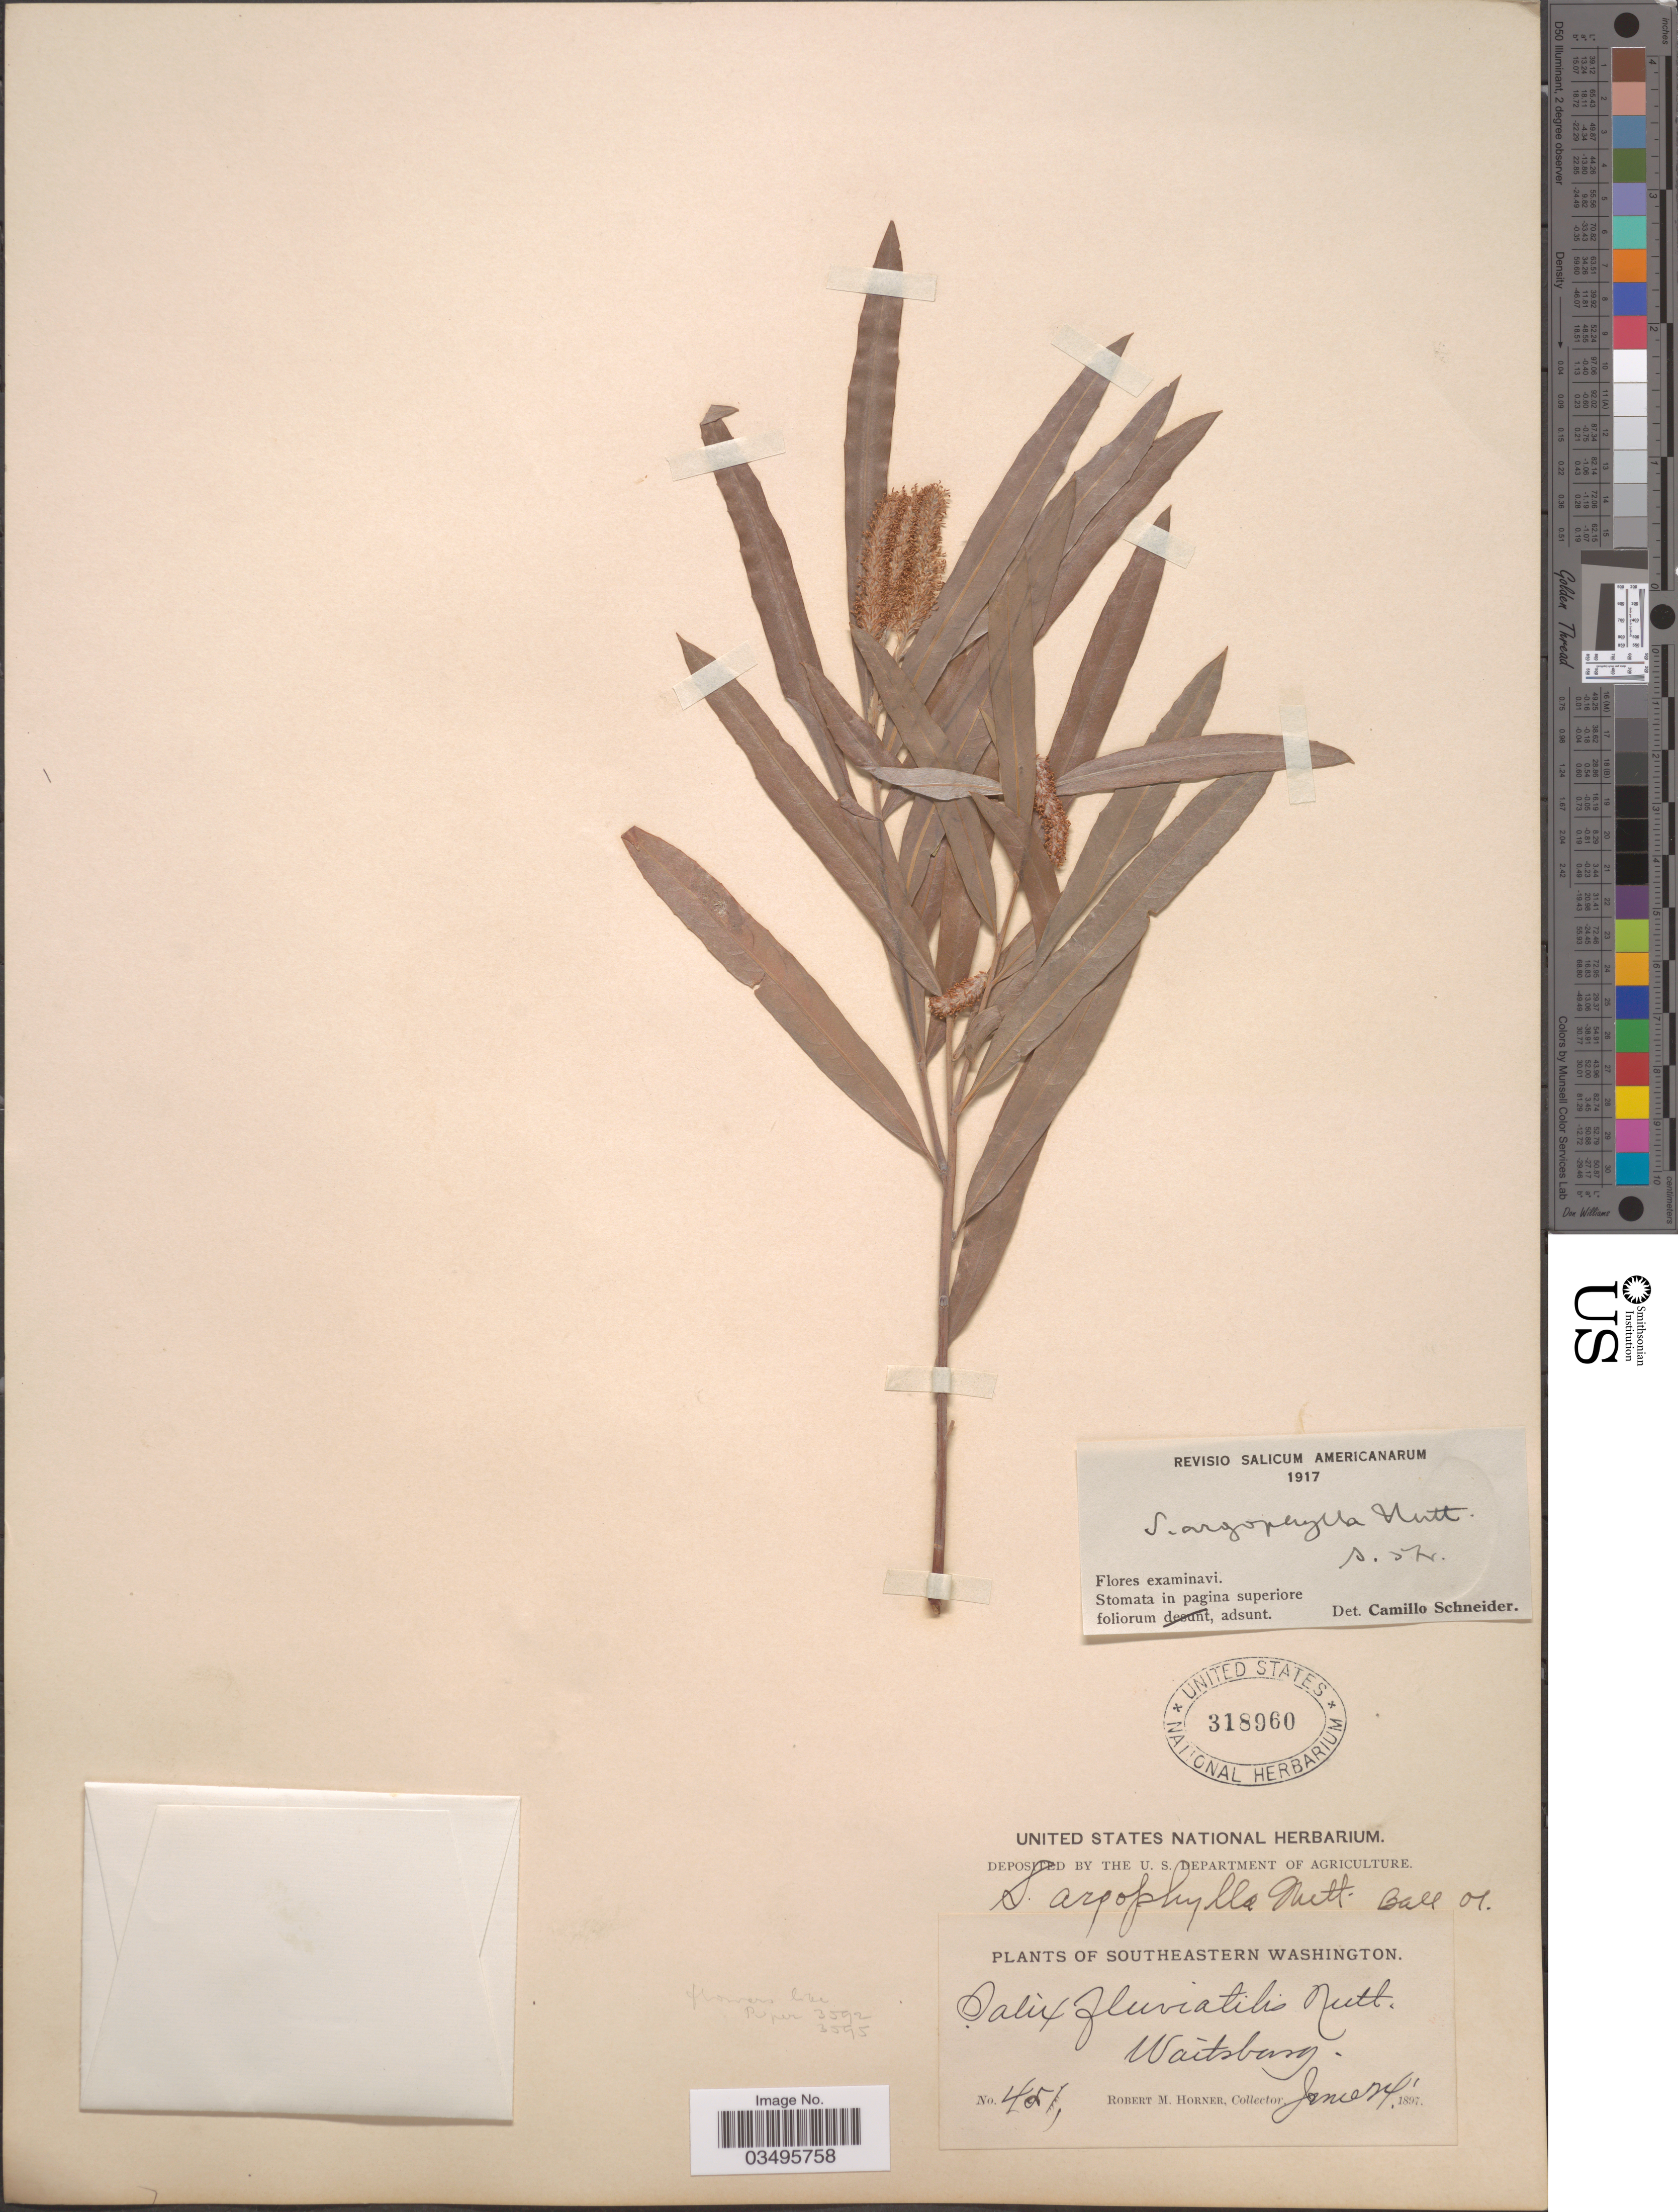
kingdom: Plantae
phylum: Tracheophyta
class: Magnoliopsida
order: Malpighiales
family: Salicaceae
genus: Salix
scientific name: Salix argophylla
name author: Nutt.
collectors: R. Horner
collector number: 461*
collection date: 1897-06-24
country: United States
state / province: Washington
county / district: Walla Walla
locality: Southeastern Washington. Waitsburg.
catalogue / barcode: US 318960